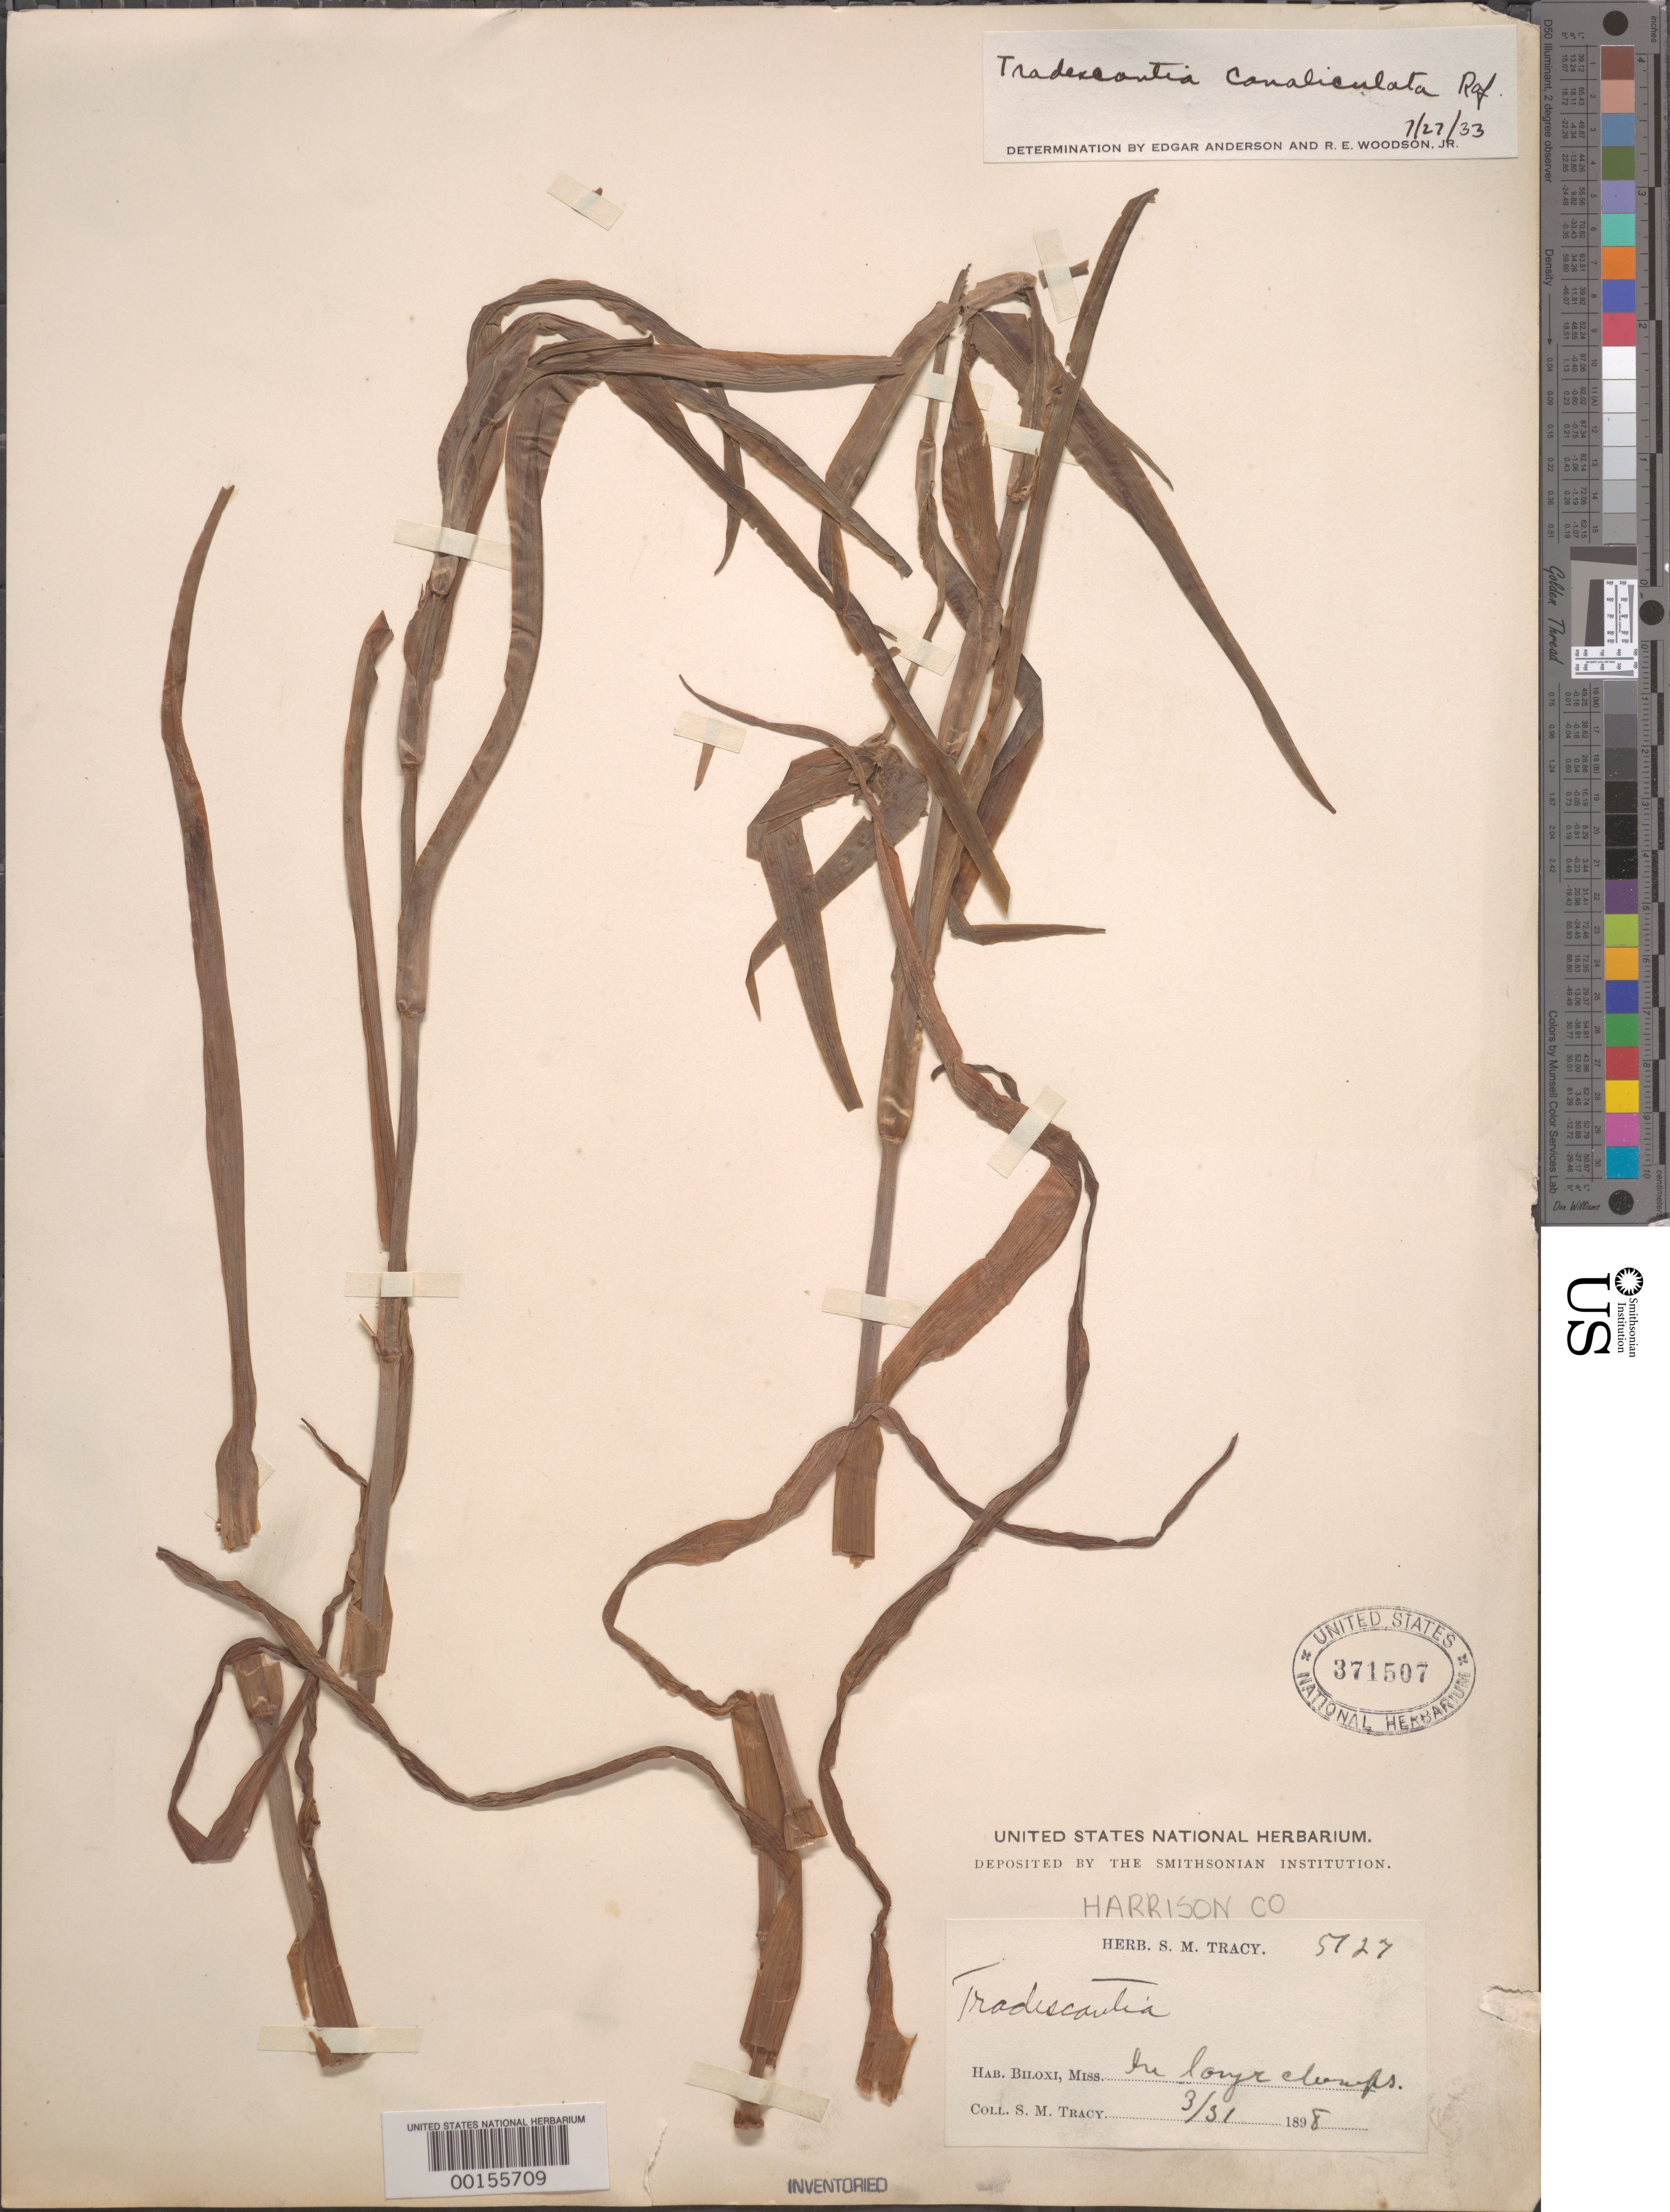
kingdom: Plantae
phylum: Tracheophyta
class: Liliopsida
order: Commelinales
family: Commelinaceae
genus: Tradescantia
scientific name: Tradescantia ohiensis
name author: Raf.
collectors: S. M. Tracy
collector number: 5127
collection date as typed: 31 Mar 1898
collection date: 1898-03-31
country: United States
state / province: Mississippi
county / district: Harrison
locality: Biloxi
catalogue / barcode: US 371507